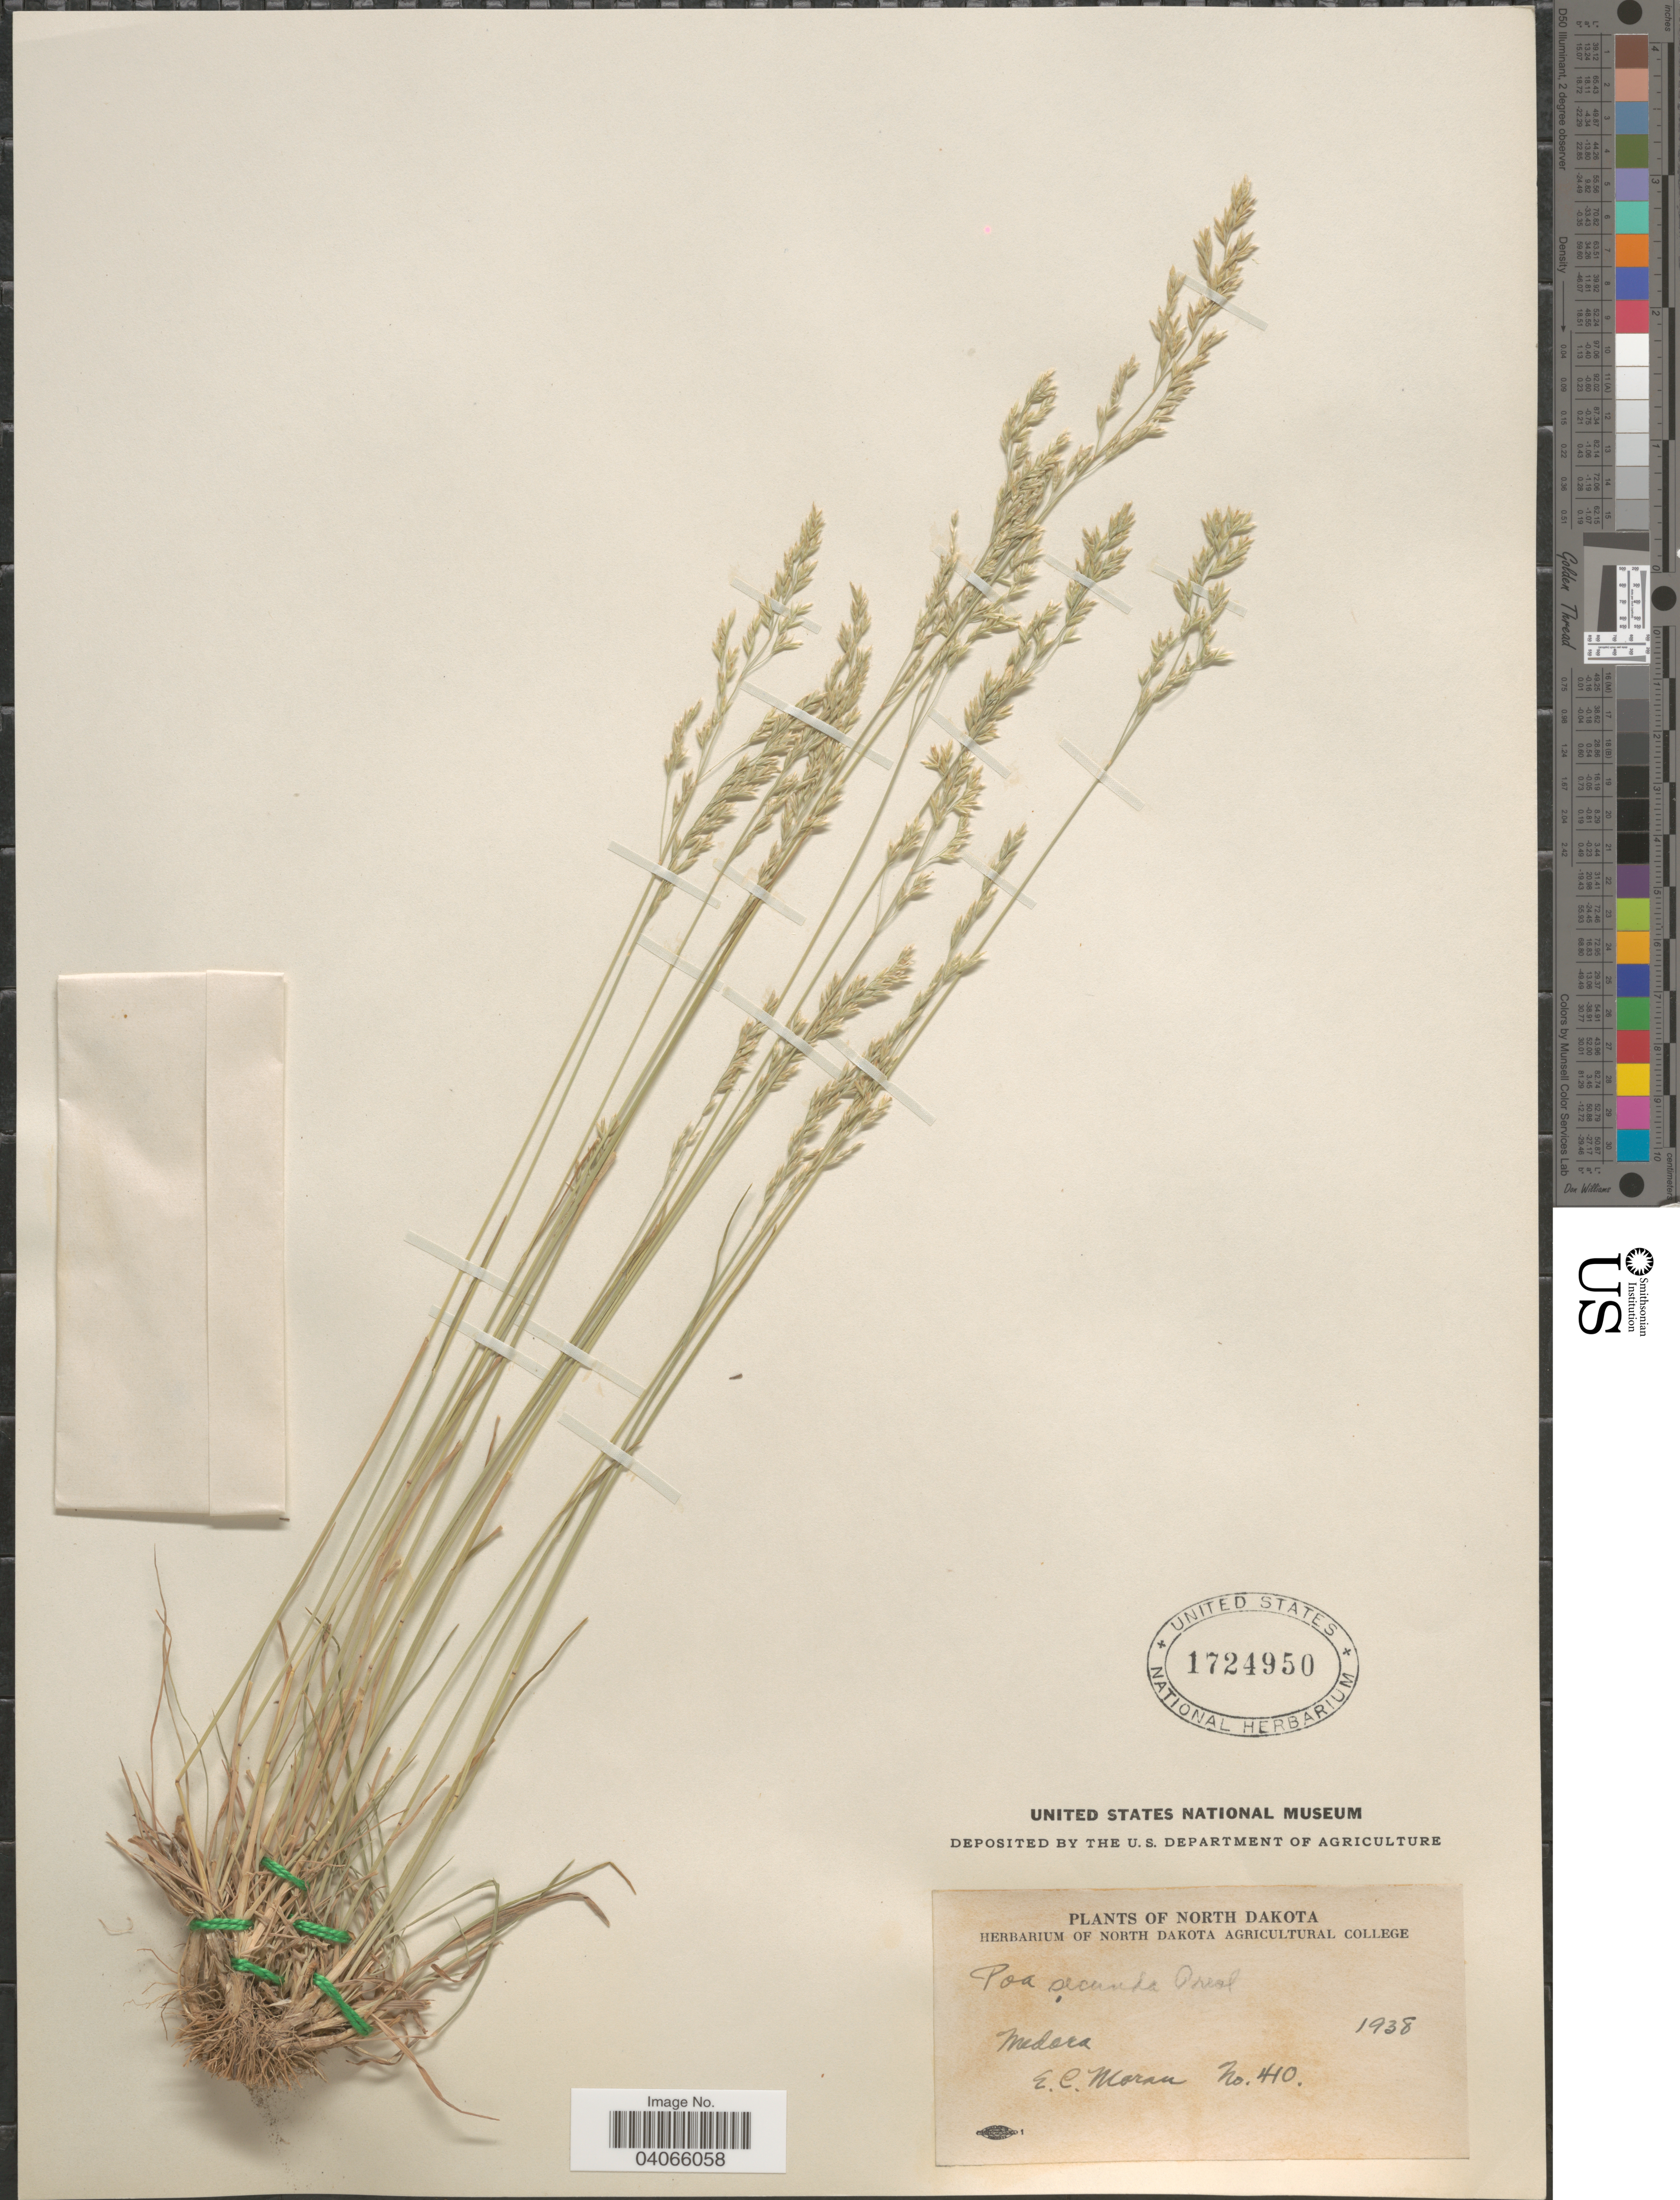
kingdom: Plantae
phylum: Tracheophyta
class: Liliopsida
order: Poales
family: Poaceae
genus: Poa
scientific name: Poa secunda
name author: J. Presl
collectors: E. C. Moran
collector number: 410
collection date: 1938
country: United States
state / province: North Dakota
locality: Medora.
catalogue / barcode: US 1724950